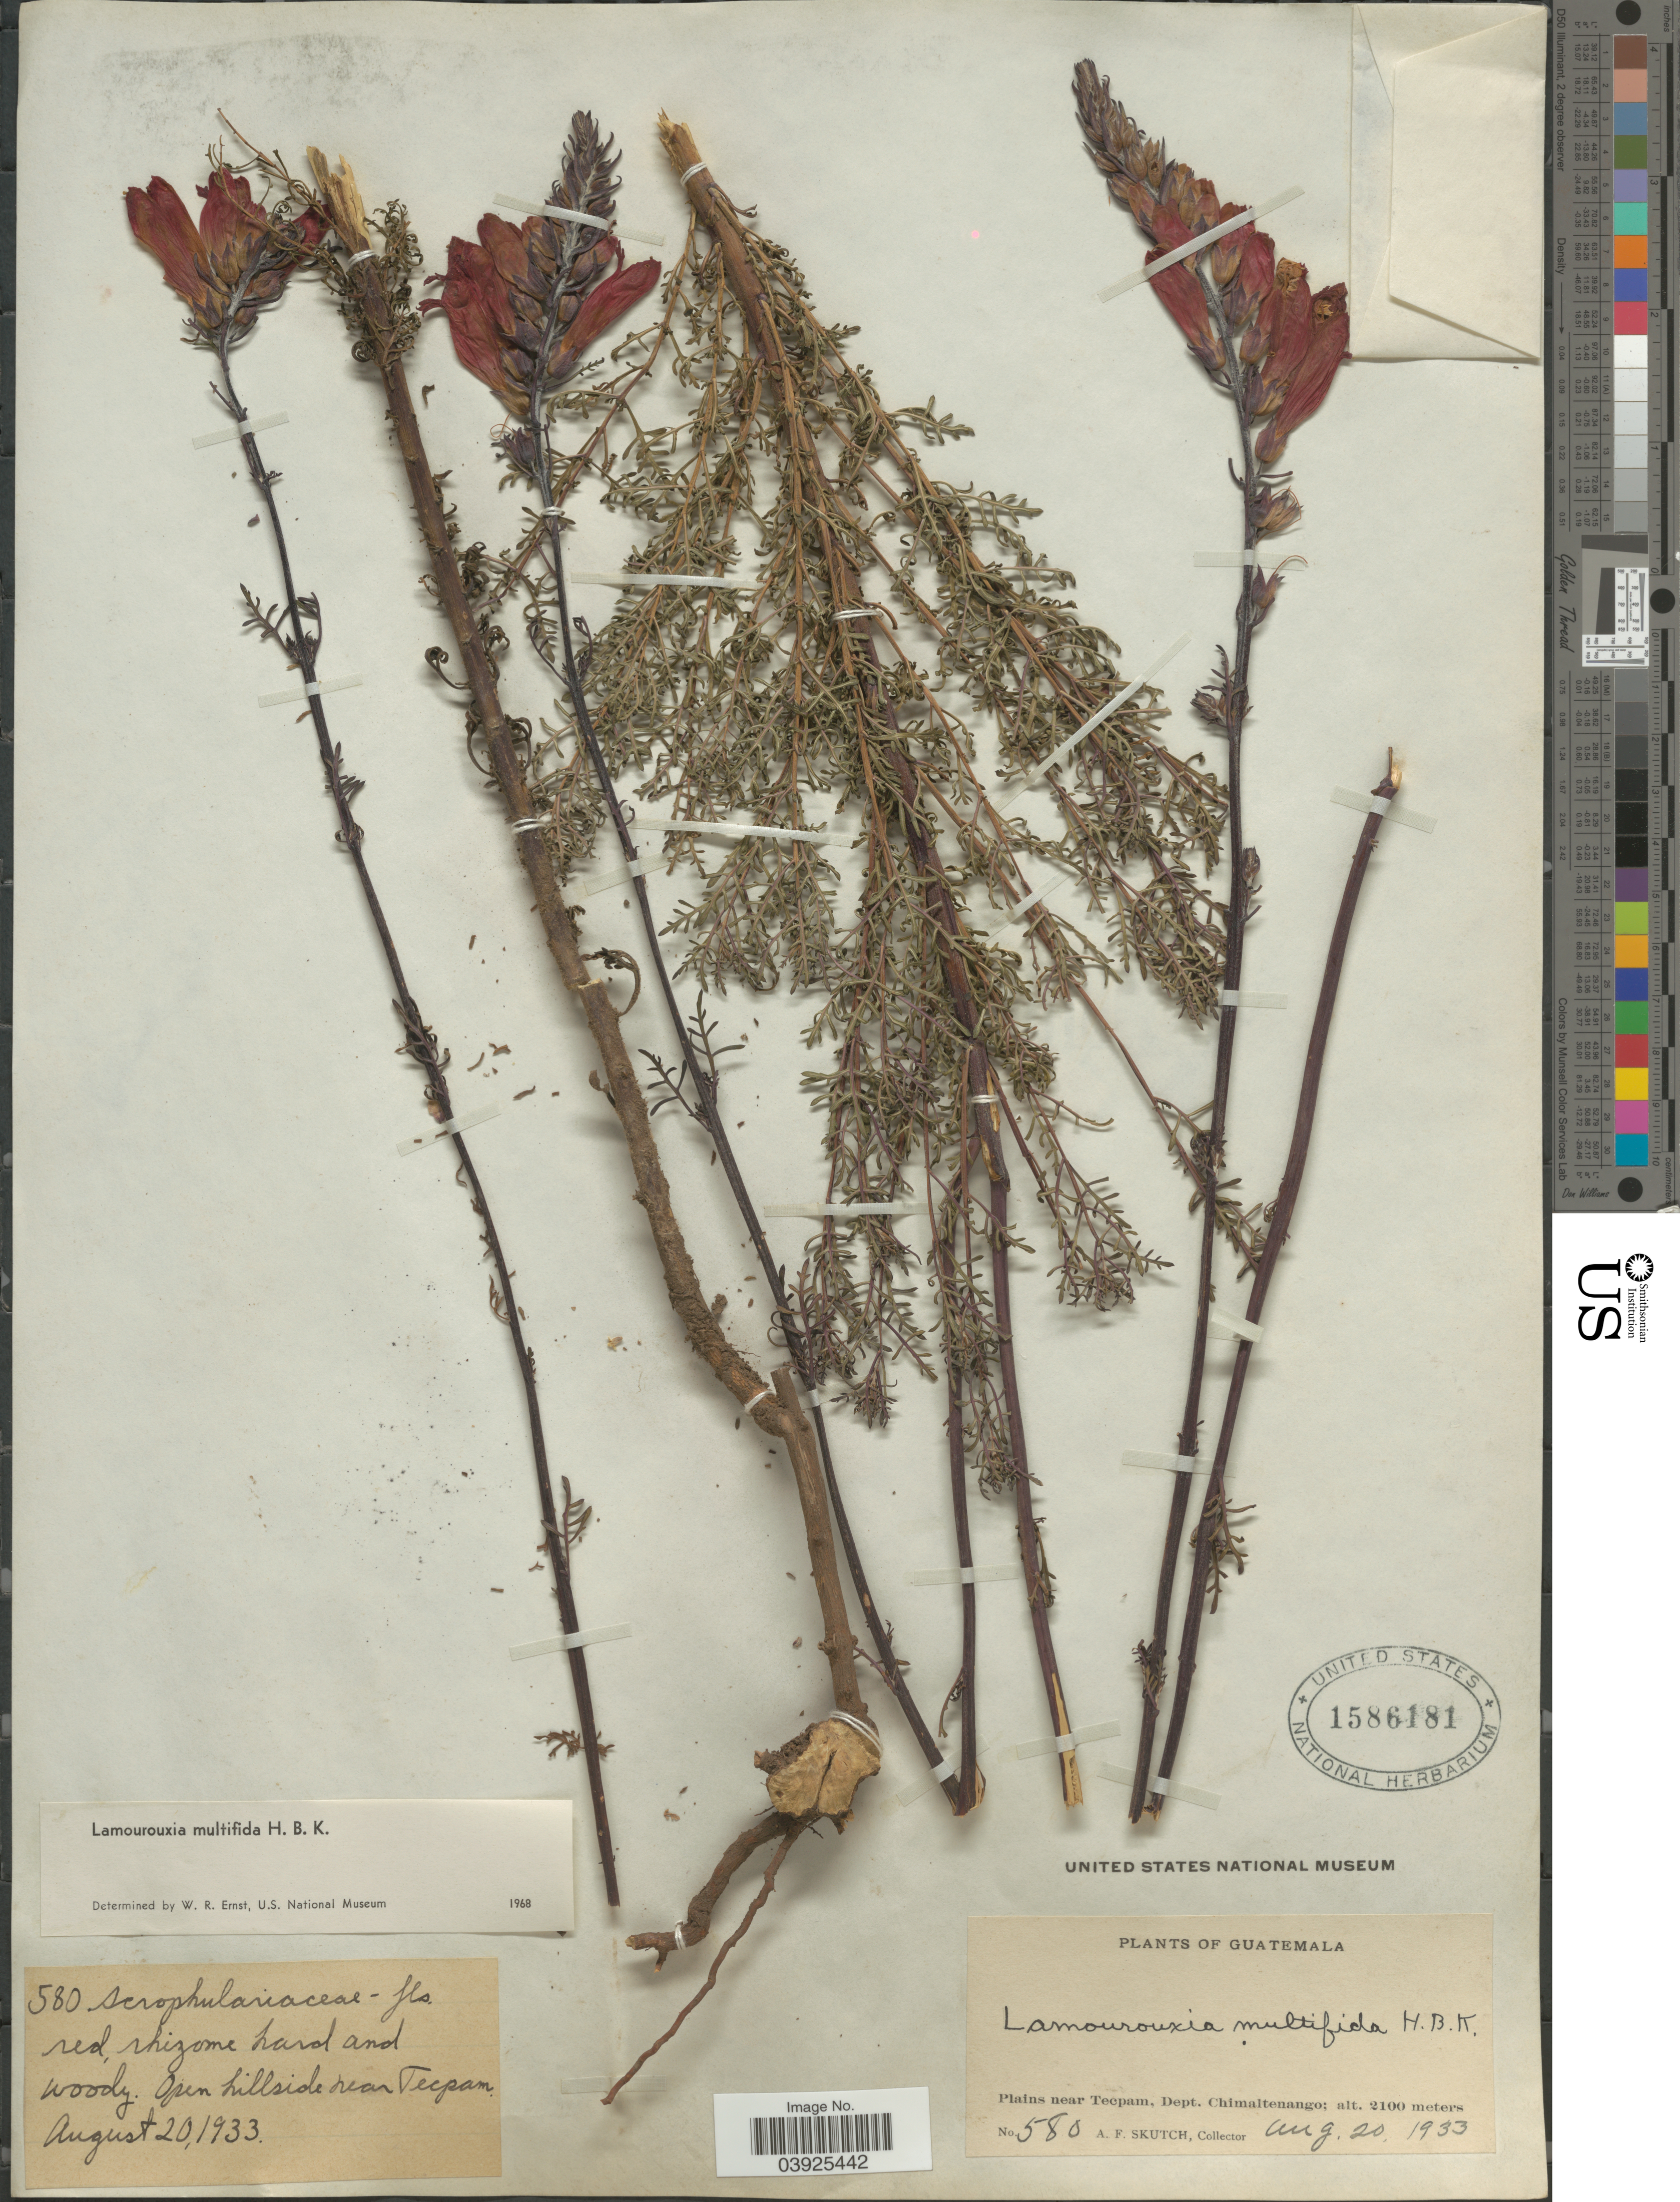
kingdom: Plantae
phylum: Tracheophyta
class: Magnoliopsida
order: Lamiales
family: Orobanchaceae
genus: Lamourouxia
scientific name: Lamourouxia multifida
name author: Kunth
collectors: A. F. Skutch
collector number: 580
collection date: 1933-08-20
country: Guatemala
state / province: Chimaltenango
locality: Open hillside near Tecpam. Plains near Tecpam, Dept. Chimaltenango.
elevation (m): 2100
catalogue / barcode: US 1586181